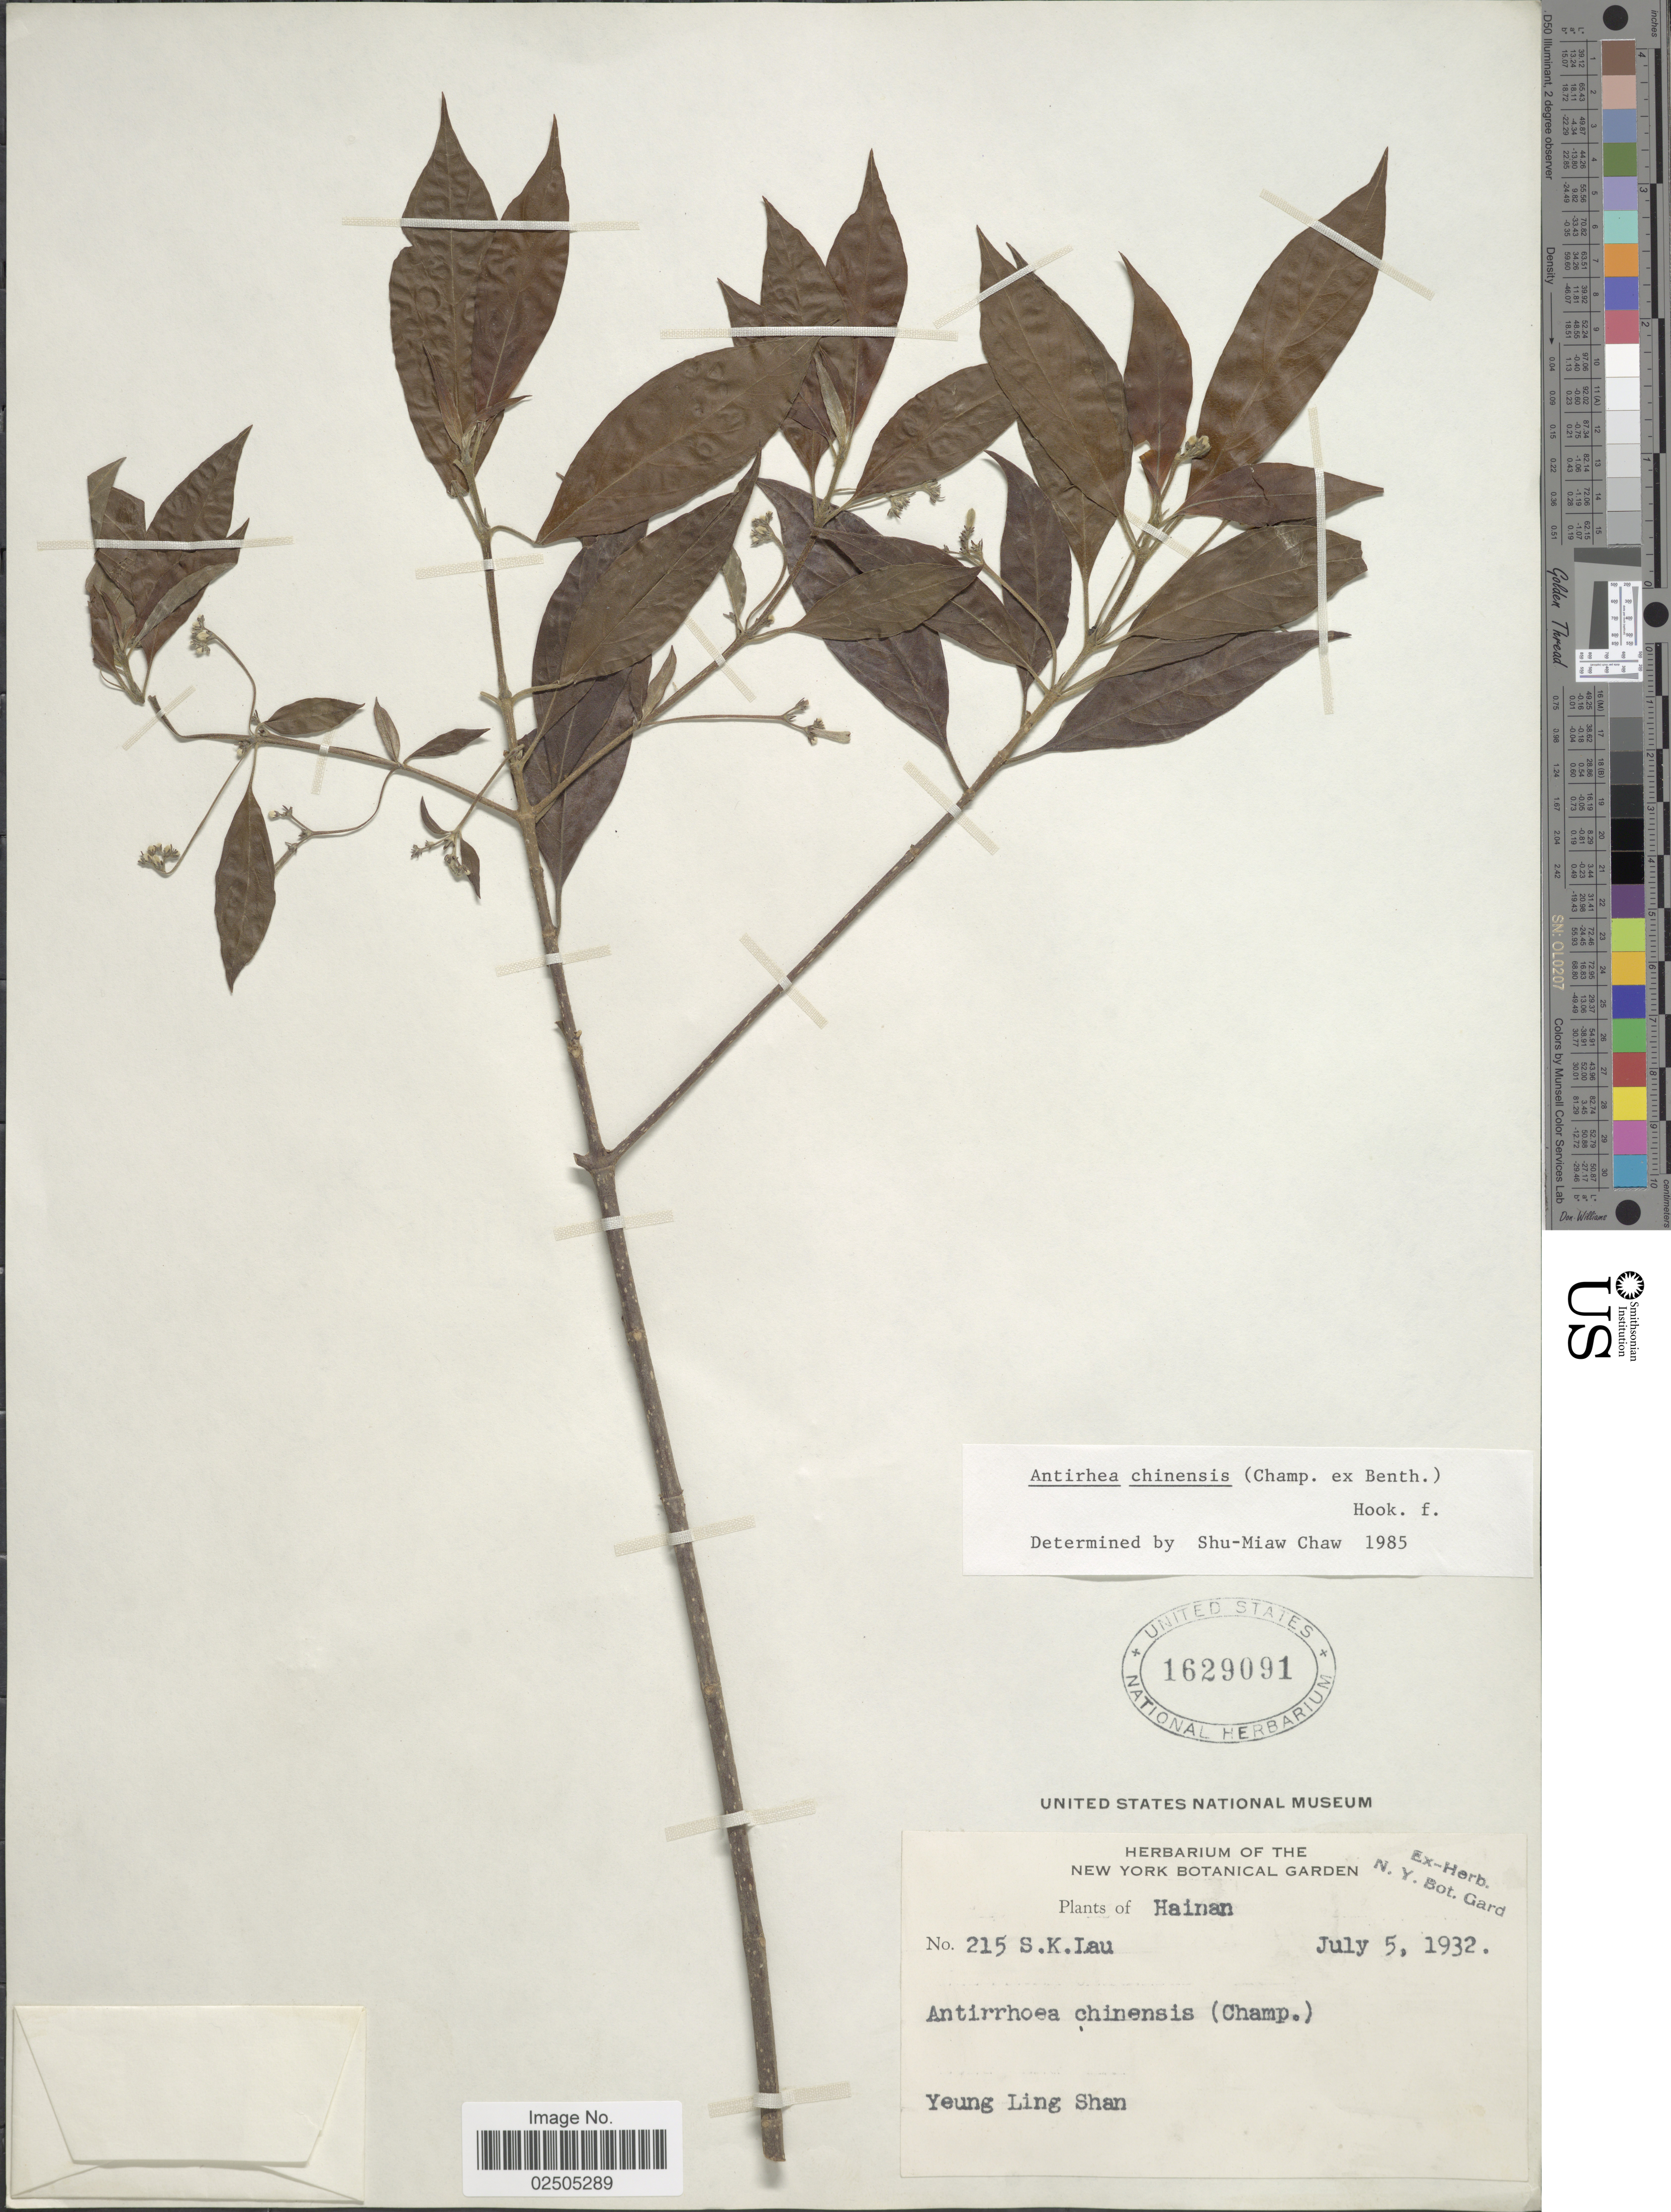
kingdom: Plantae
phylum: Tracheophyta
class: Magnoliopsida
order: Gentianales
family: Rubiaceae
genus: Antirhea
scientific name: Antirhea chinensis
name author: (Champ. ex Benth.) Benth. & Hook. f. ex F.B. Forbes & Hemsl.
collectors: S. K. Lau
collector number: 215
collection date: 1932-07-05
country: China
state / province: Hainan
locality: Yeung Ling Shan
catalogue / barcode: US 1629091